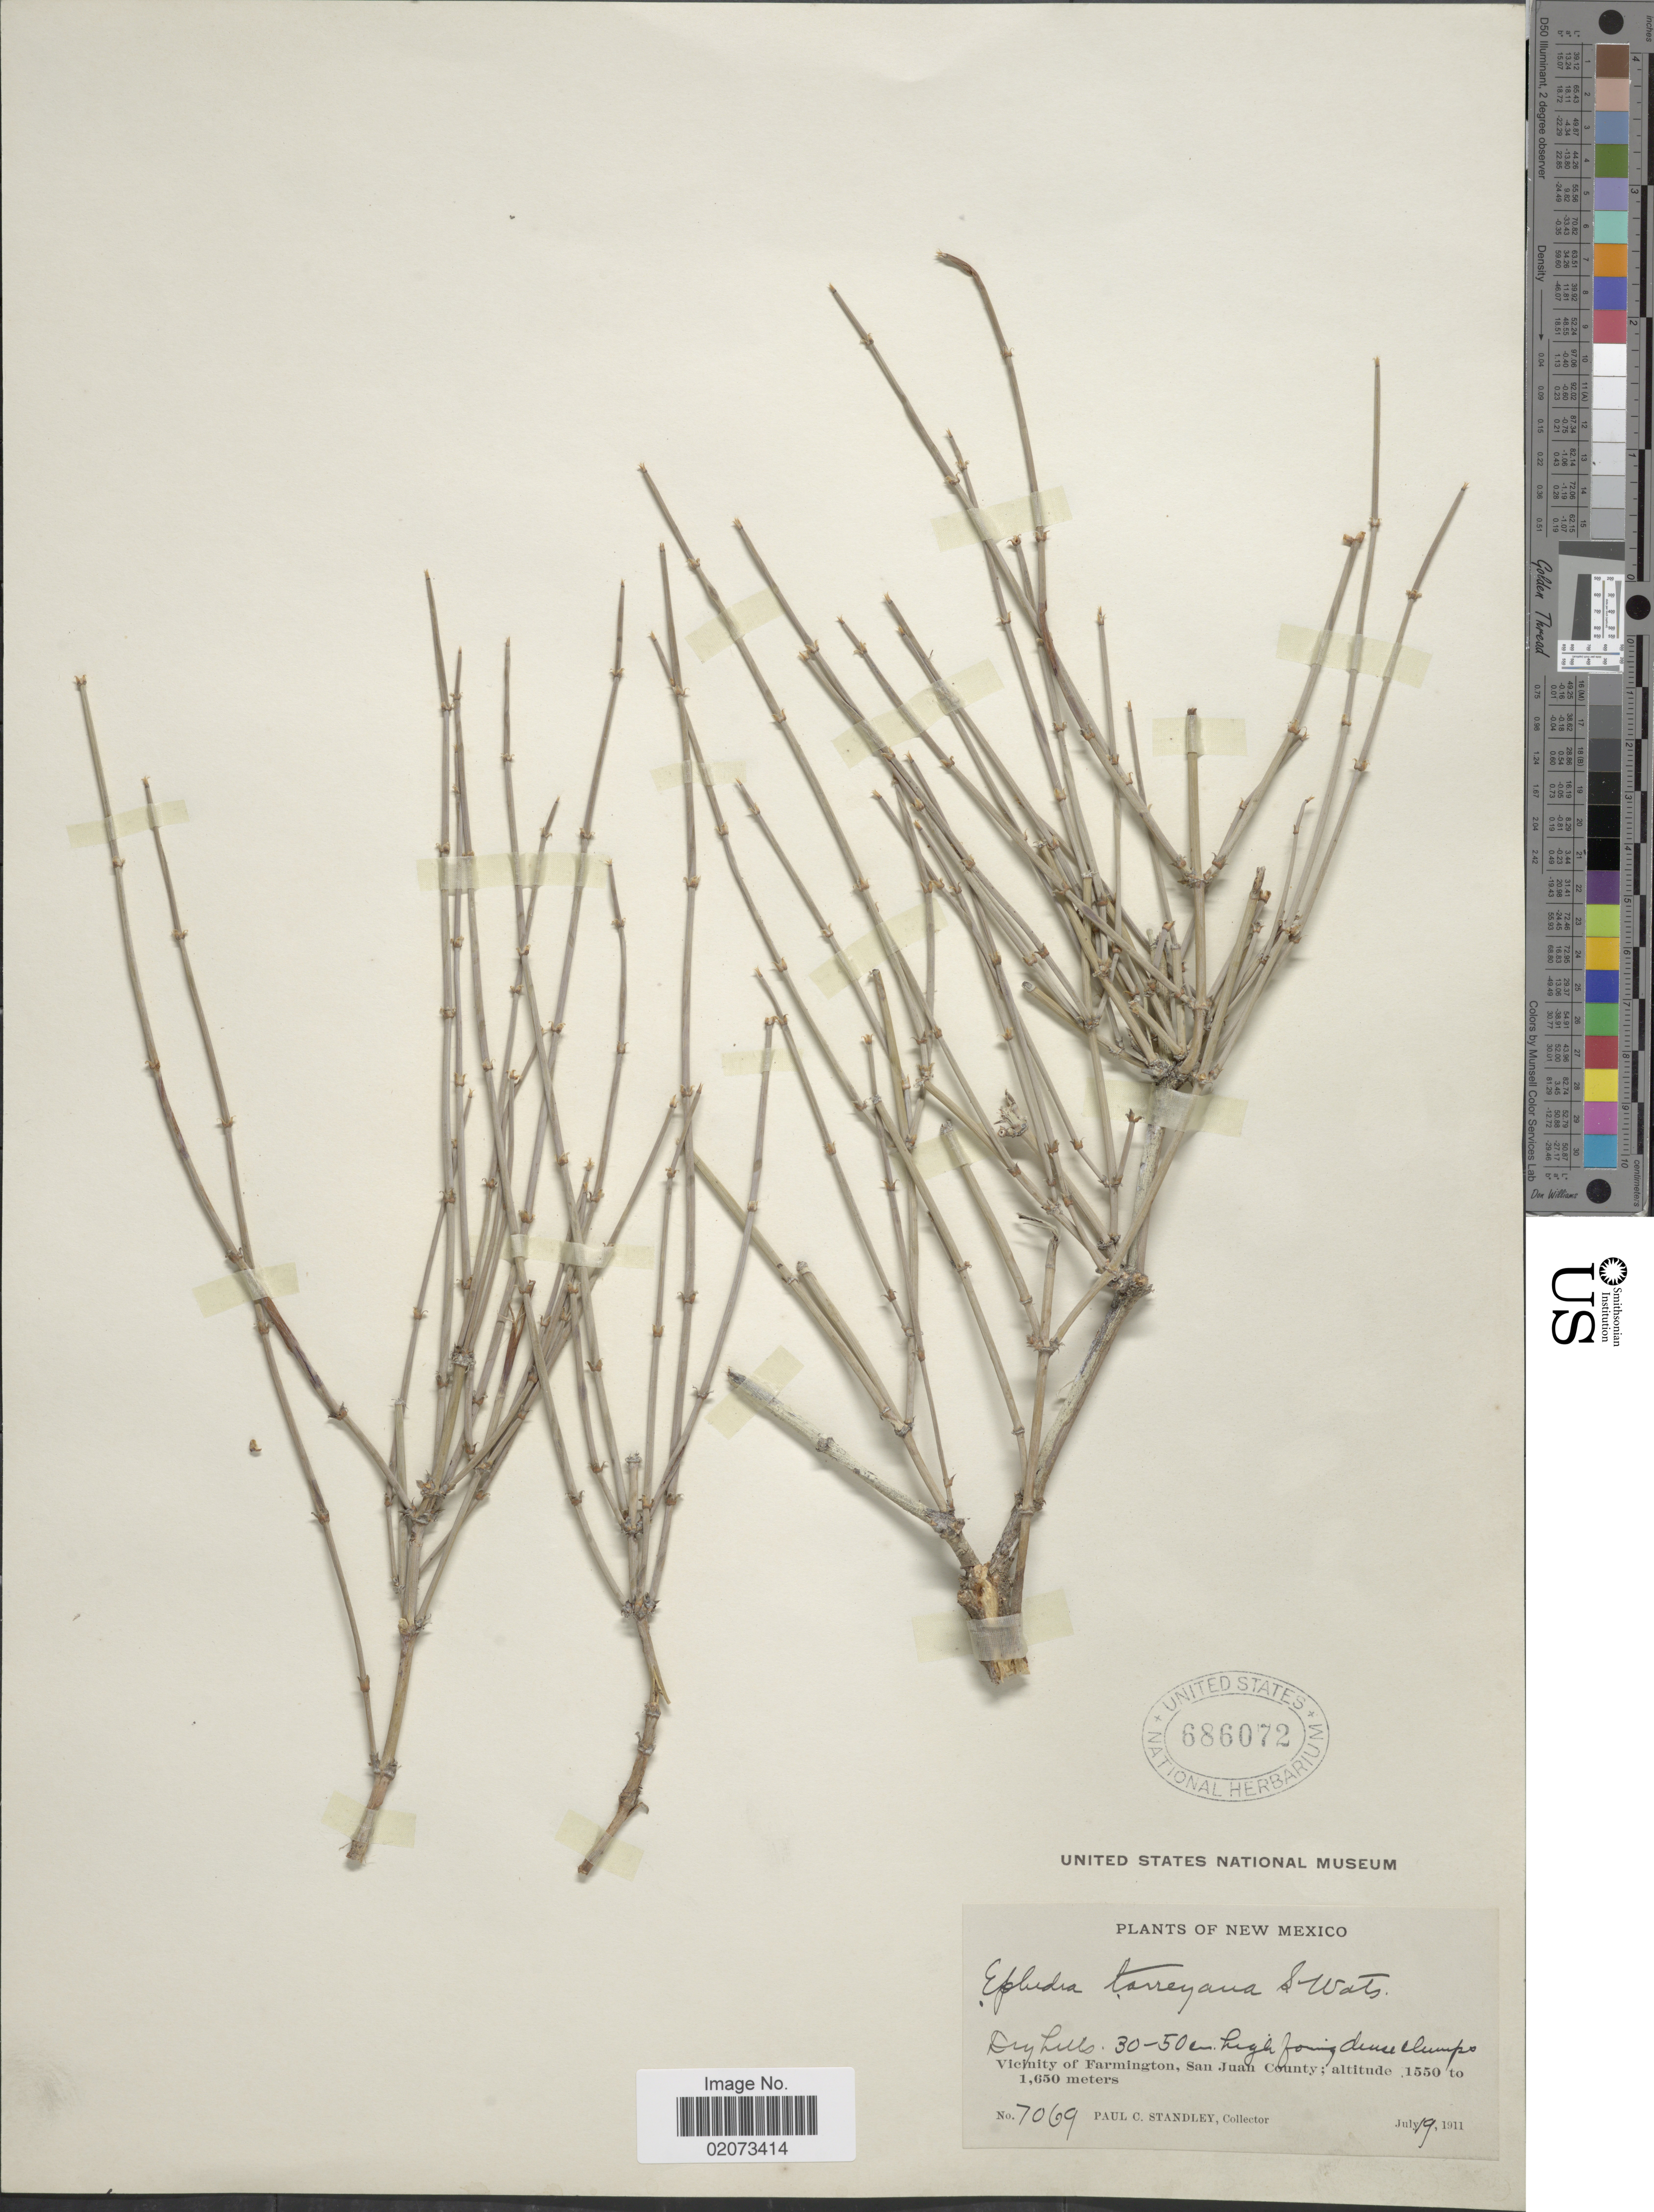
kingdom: Plantae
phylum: Tracheophyta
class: Gnetopsida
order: Ephedrales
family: Ephedraceae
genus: Ephedra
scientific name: Ephedra torreyana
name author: S. Watson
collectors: P. C. Standley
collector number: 7069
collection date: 1911-07-19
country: United States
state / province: New Mexico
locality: New Mexico. Dry hills, Vicinity of Framington, San Juan County.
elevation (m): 1550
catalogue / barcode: US 686072